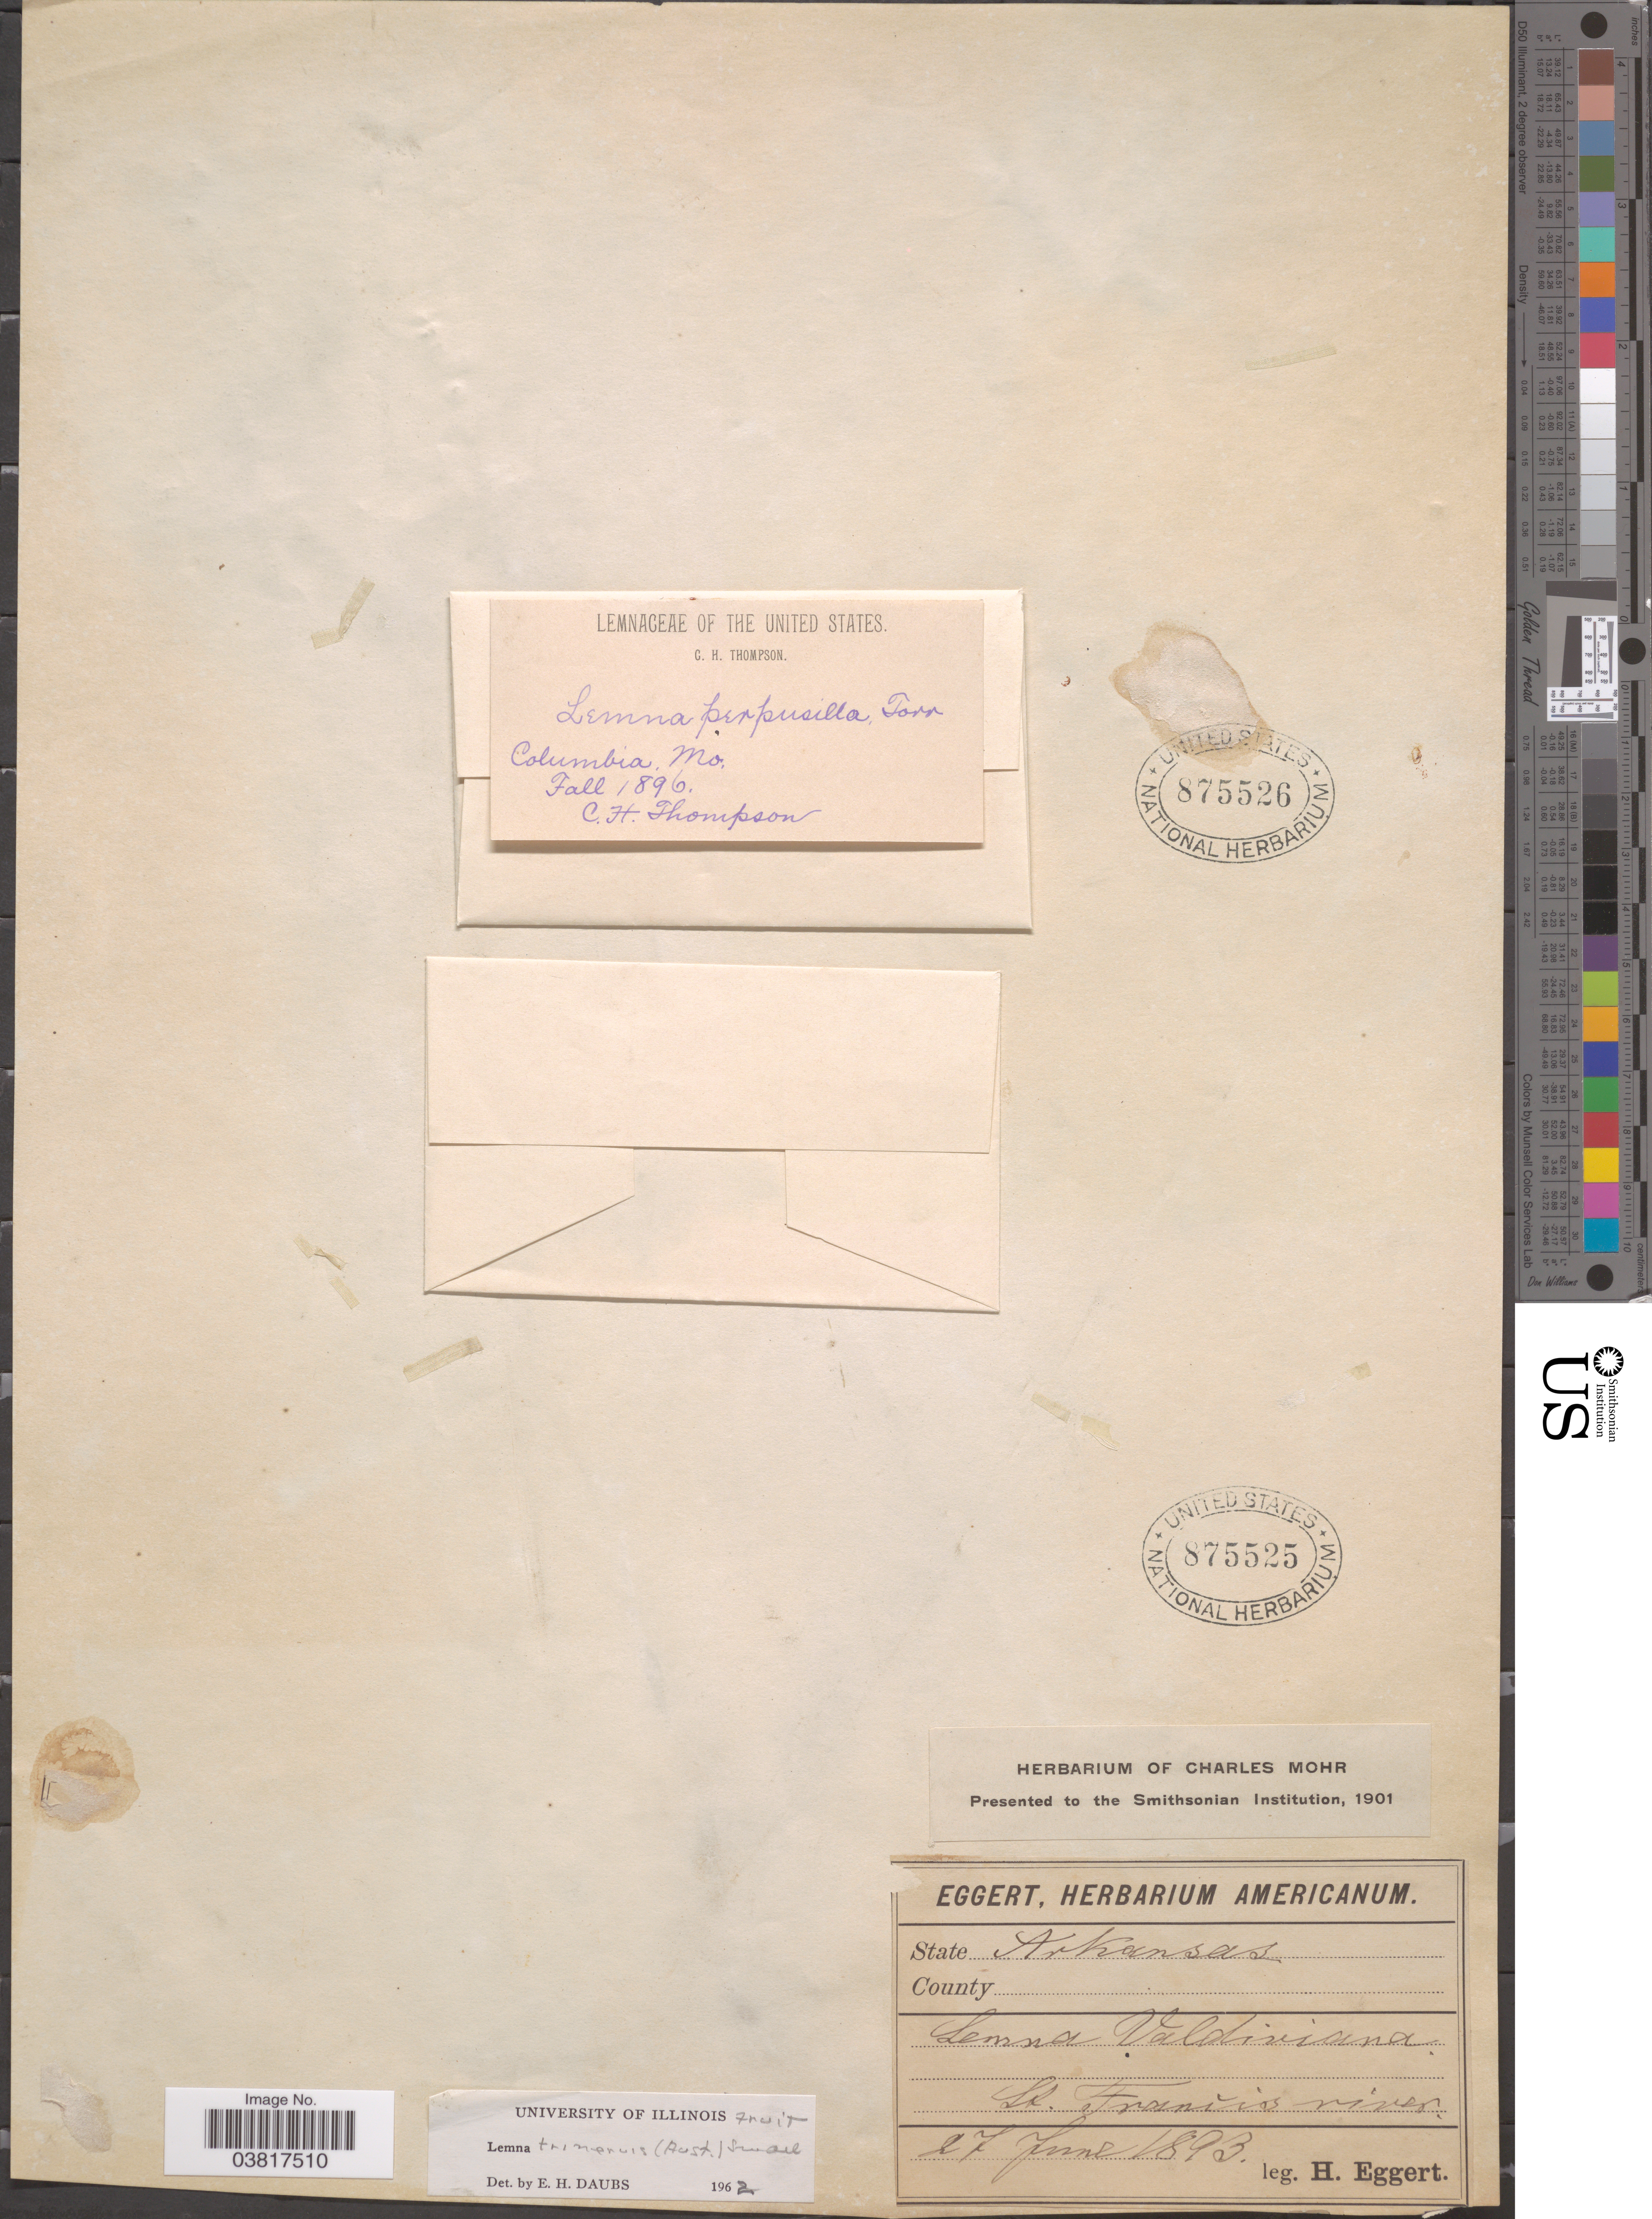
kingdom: Plantae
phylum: Tracheophyta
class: Liliopsida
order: Alismatales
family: Araceae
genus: Lemna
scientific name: Lemna trinervis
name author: Small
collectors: H. Eggert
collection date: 1893-06-27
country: United States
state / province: Arkansas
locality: St. Francis river.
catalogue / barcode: US 875525-2